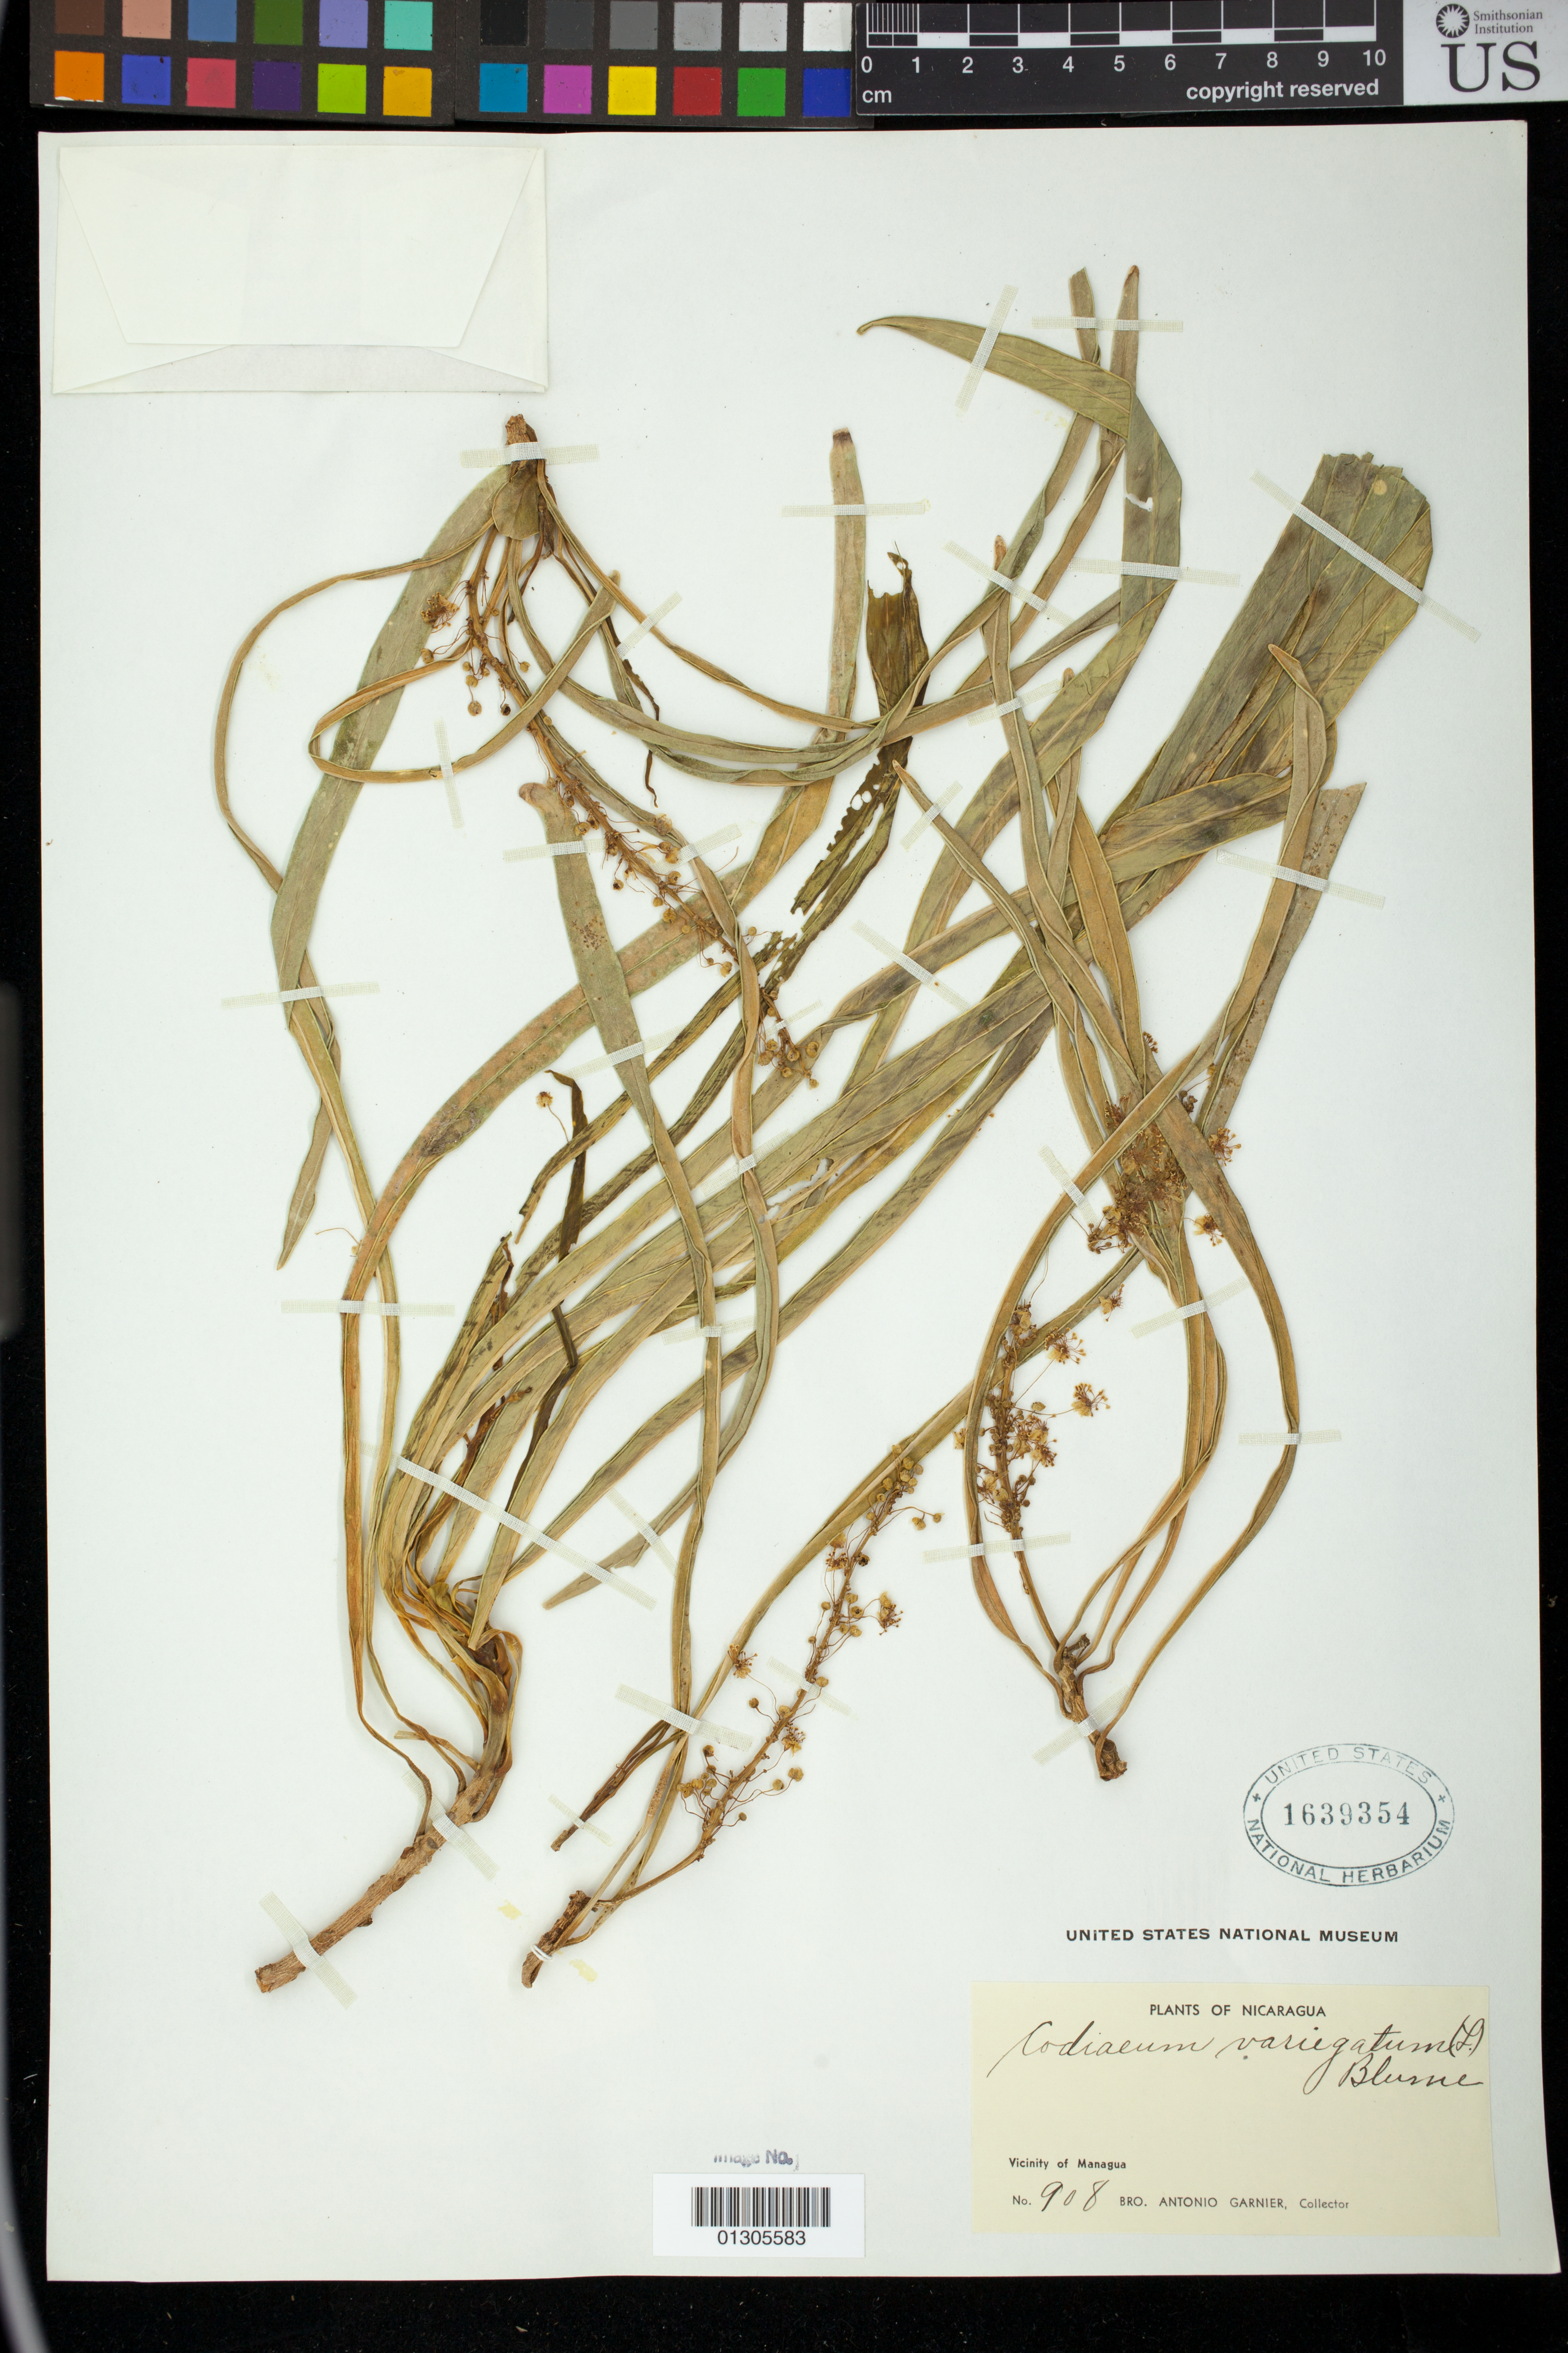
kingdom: Plantae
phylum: Tracheophyta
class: Magnoliopsida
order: Malpighiales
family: Euphorbiaceae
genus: Codiaeum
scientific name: Codiaeum variegatum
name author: (L.) Rumph. ex A. Juss.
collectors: Bro. A. Garnier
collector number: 908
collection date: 1932/1935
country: Nicaragua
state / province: Managua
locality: Vicinity of Managua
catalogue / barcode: US 1639354